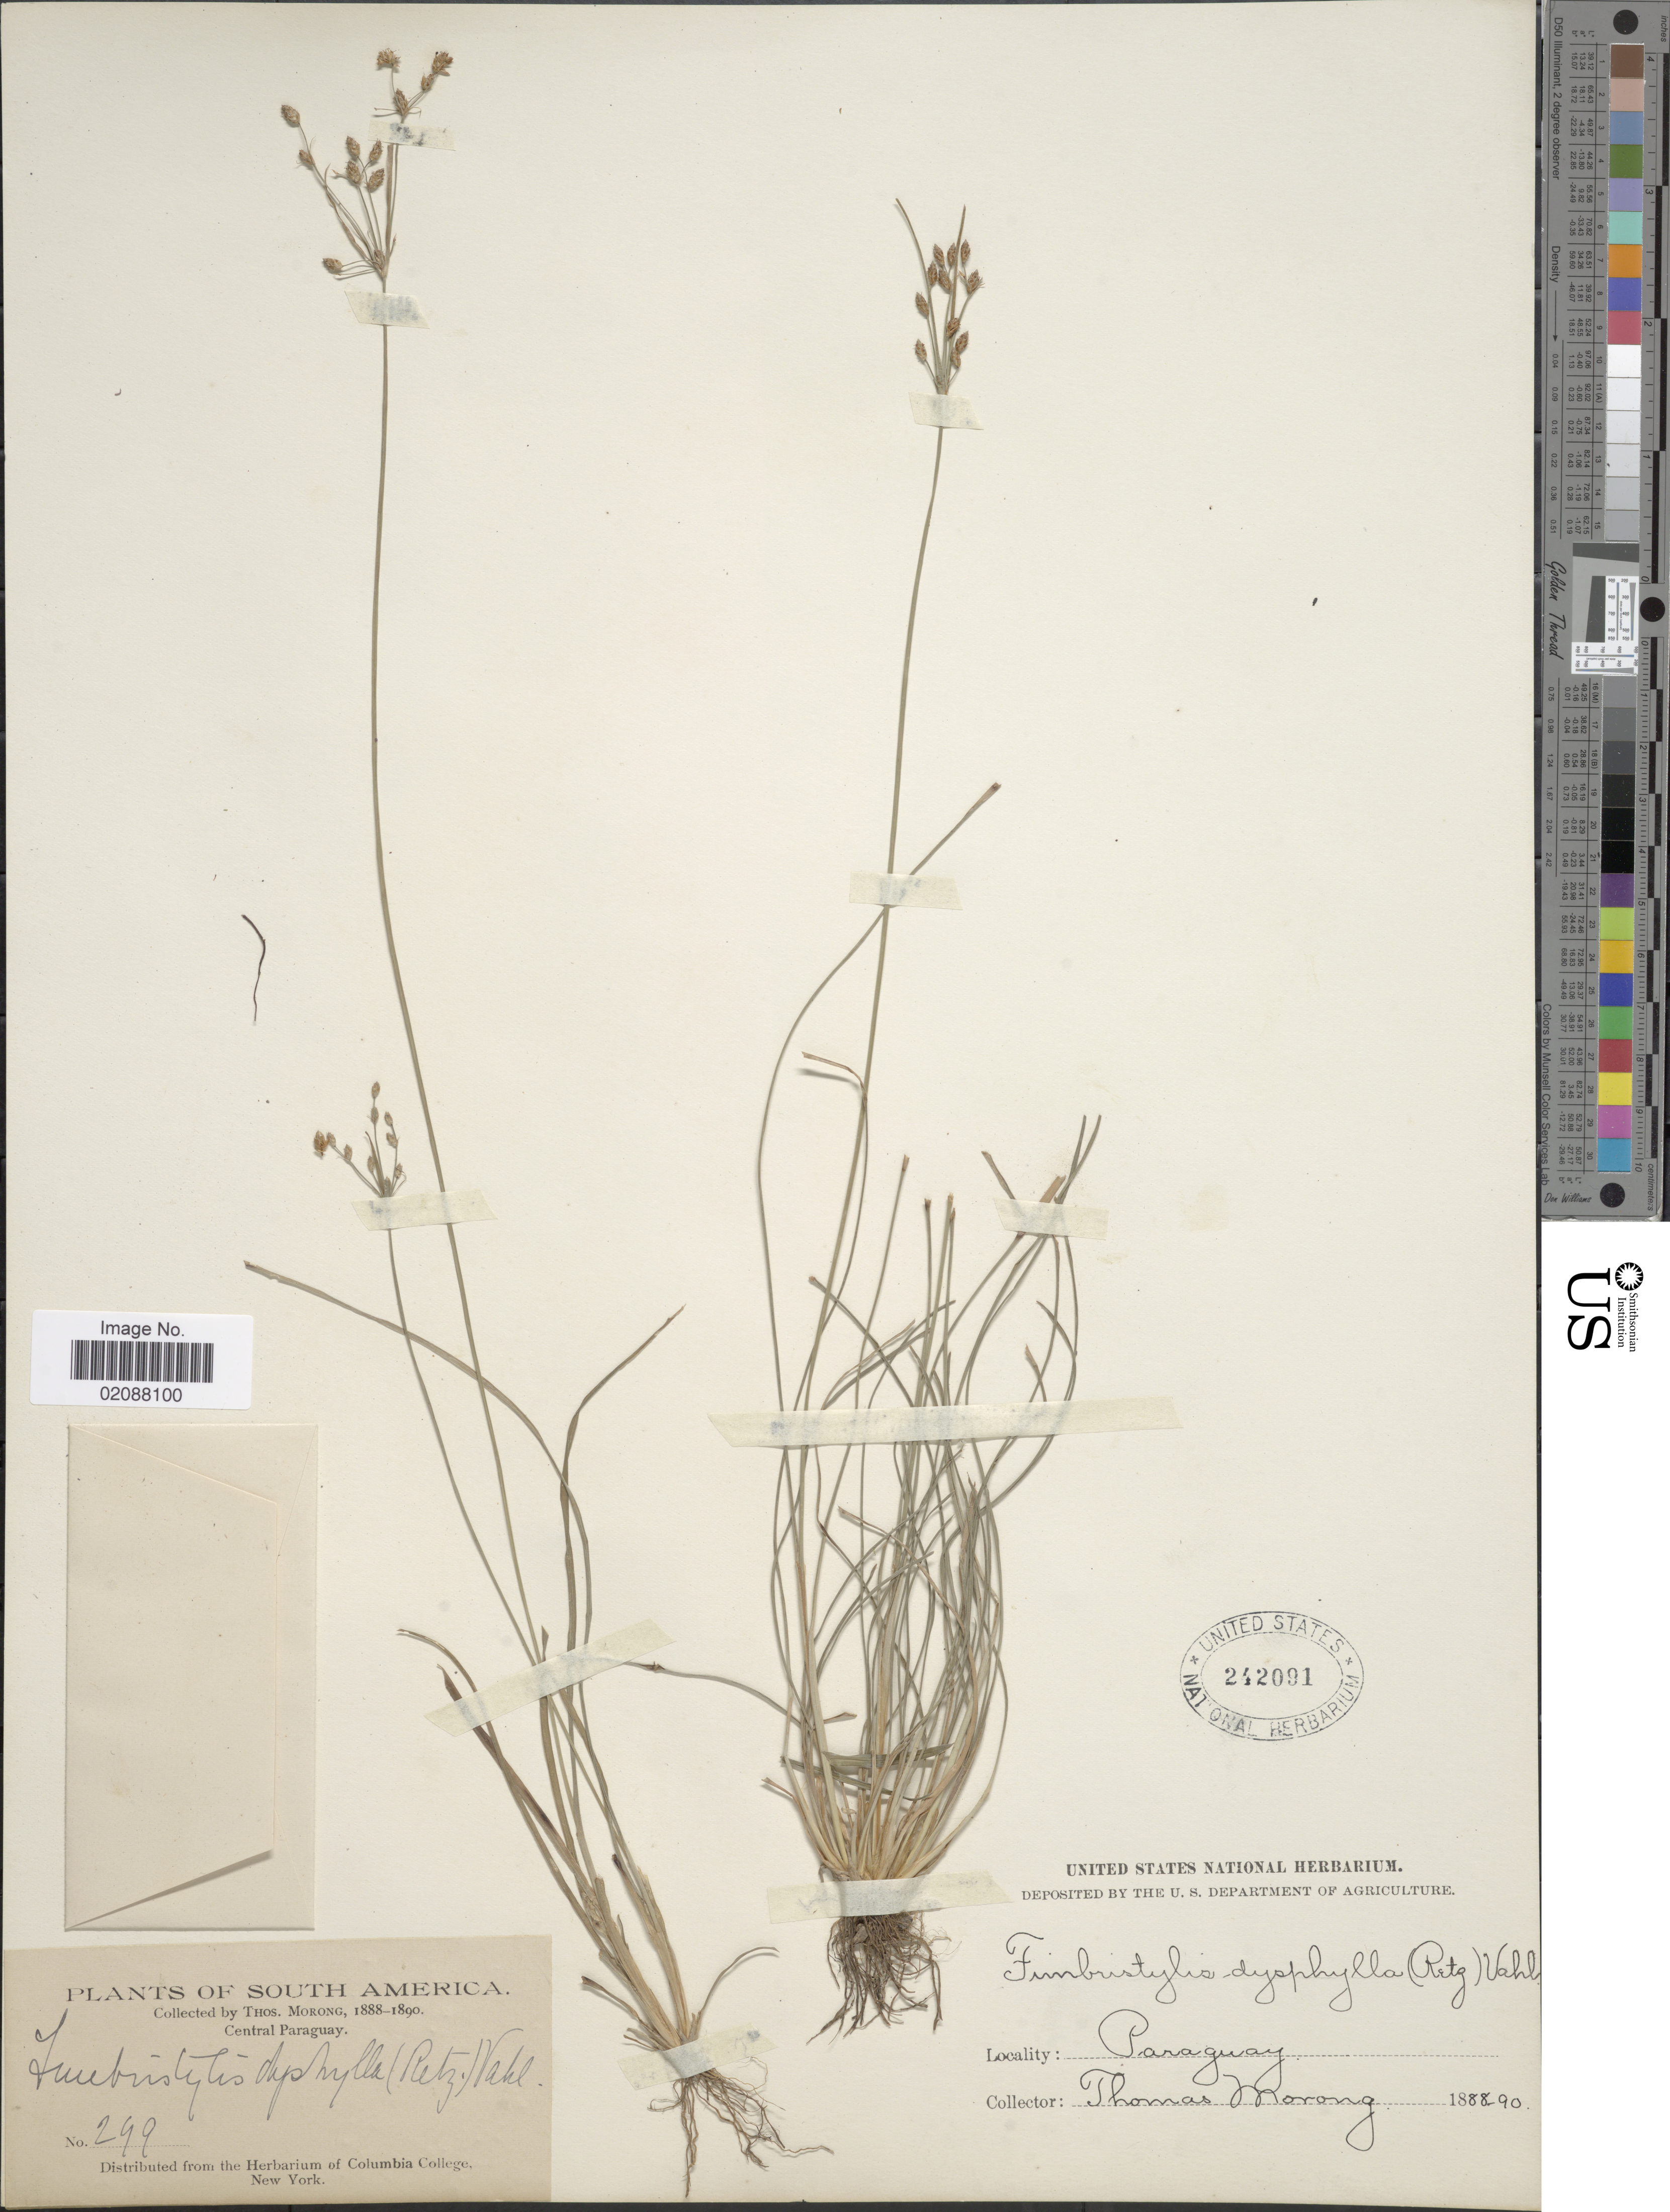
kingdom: Plantae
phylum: Tracheophyta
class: Liliopsida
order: Poales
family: Cyperaceae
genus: Fimbristylis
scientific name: Fimbristylis annua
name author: (All.) Roem. & Schult.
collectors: T. Morong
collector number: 299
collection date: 1888/1890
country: Paraguay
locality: Central Paraguay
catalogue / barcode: US 242091